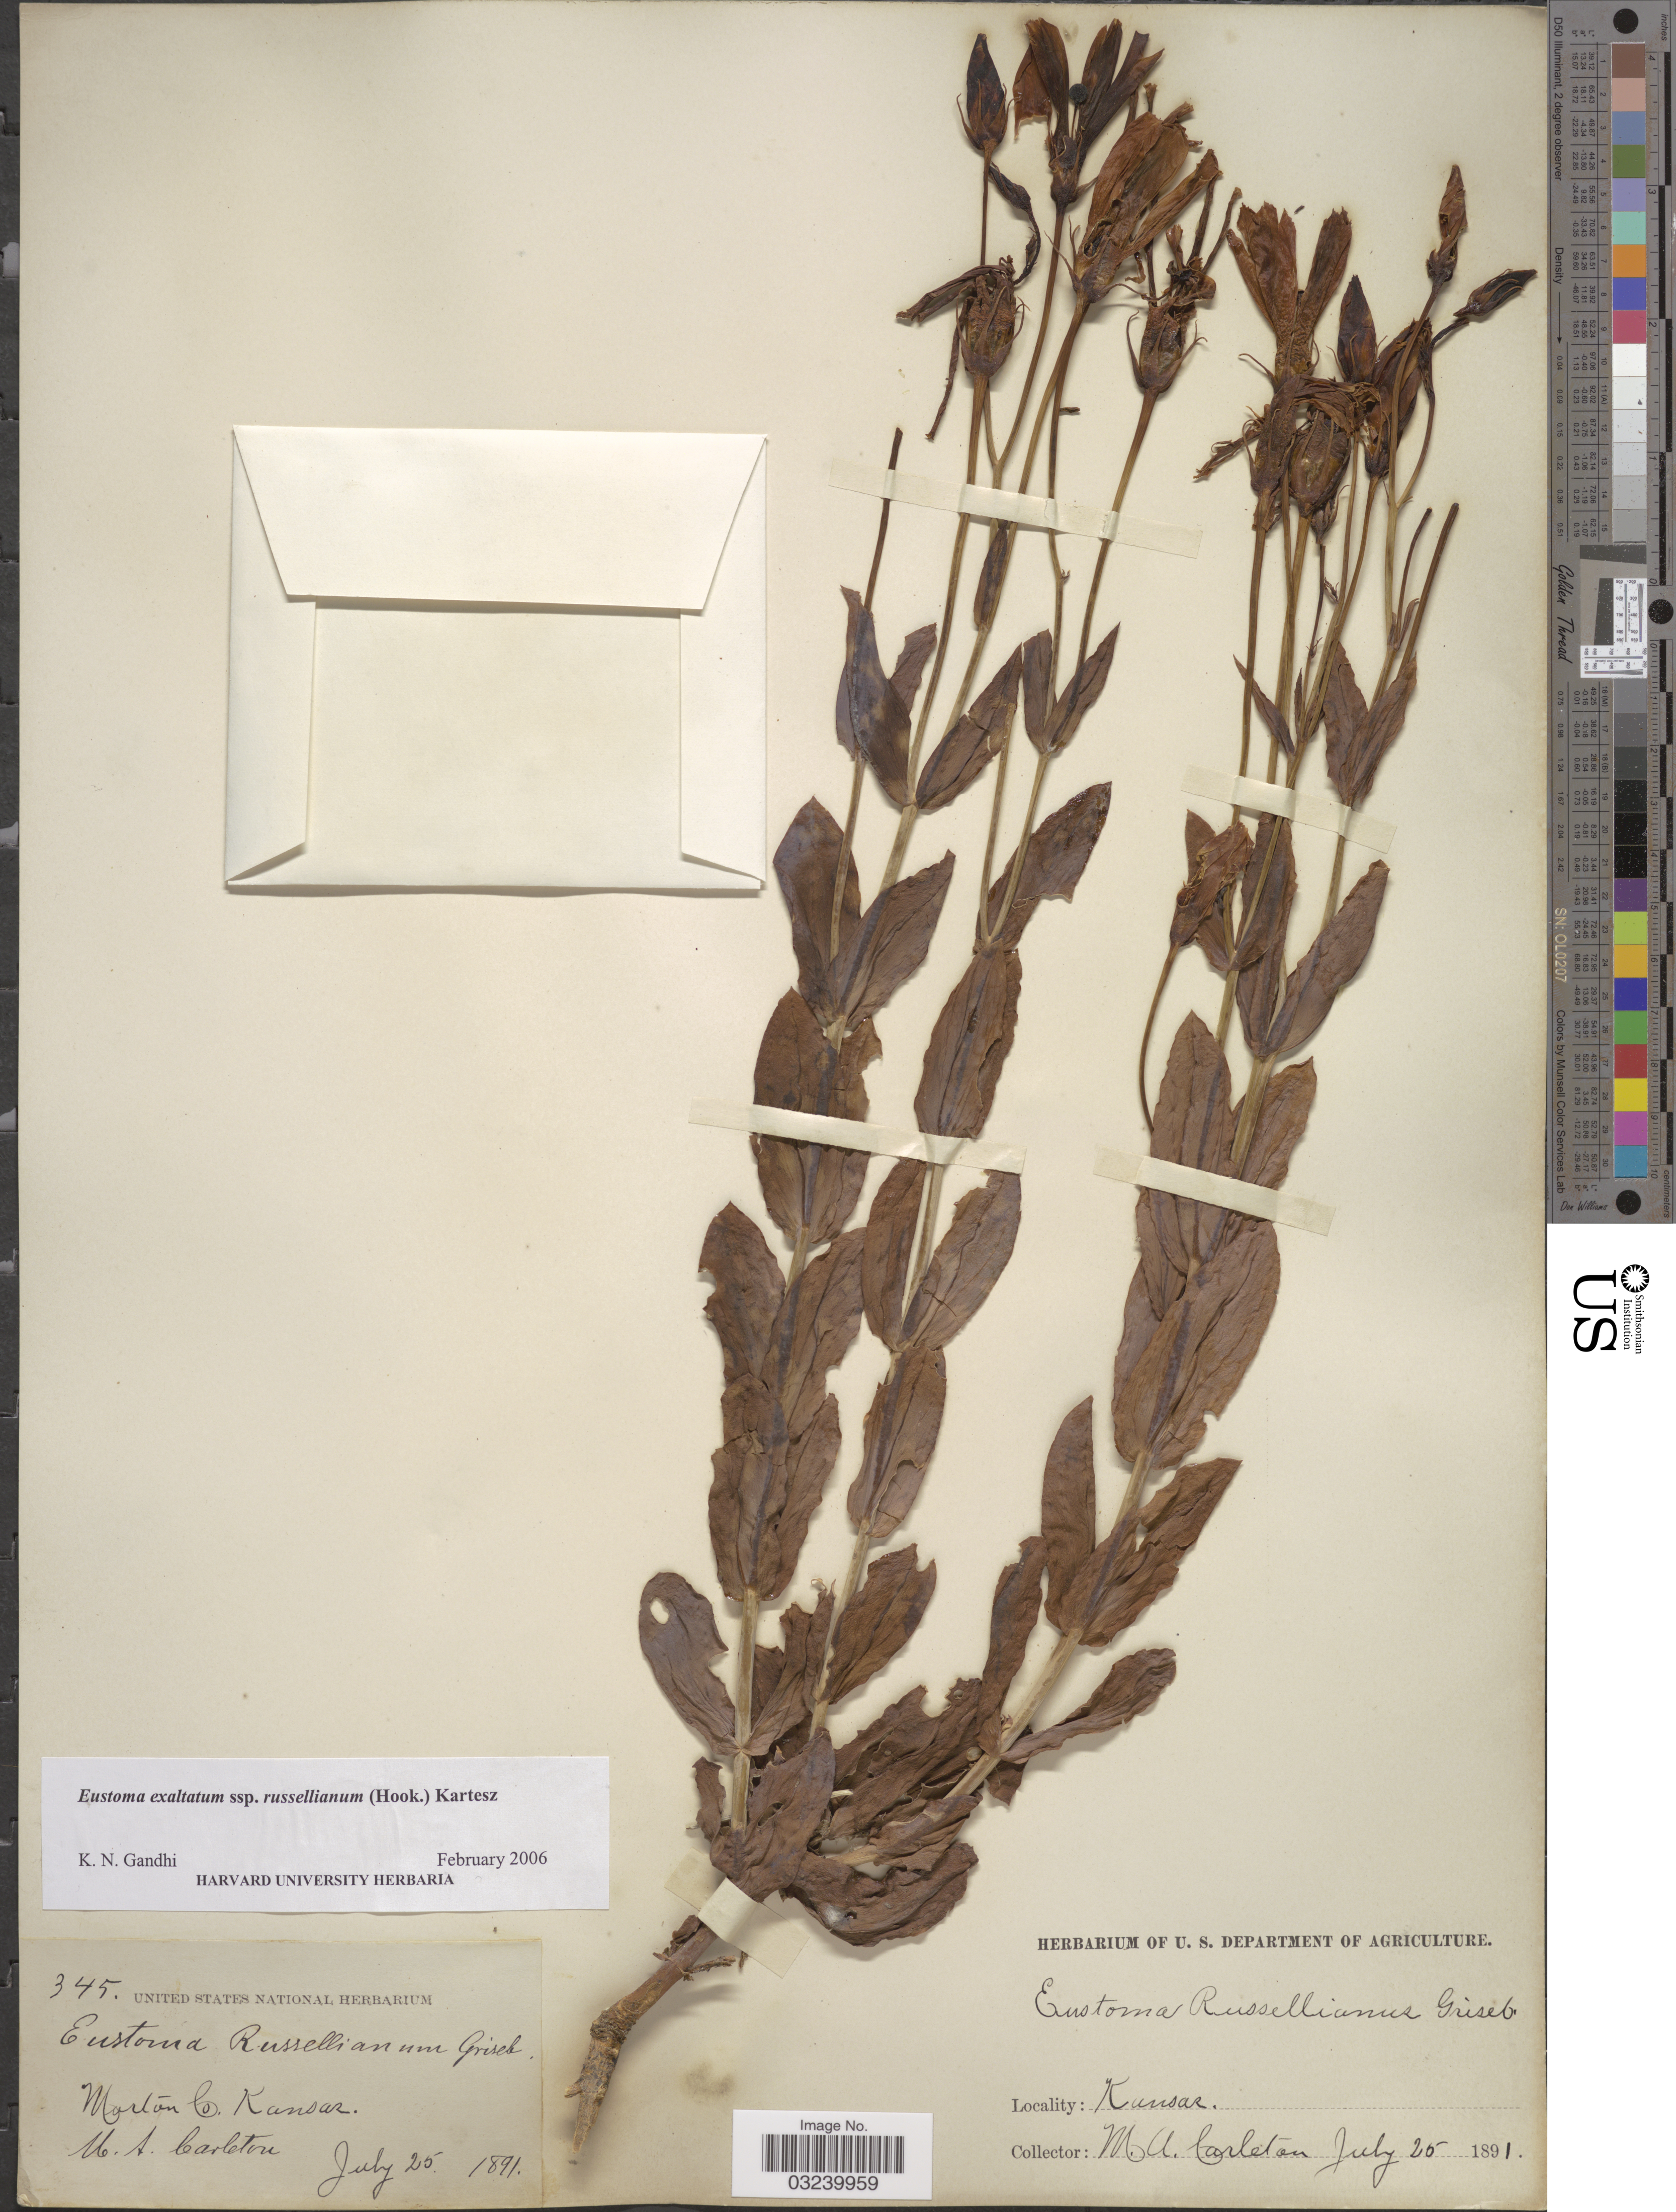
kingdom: Plantae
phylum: Tracheophyta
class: Magnoliopsida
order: Gentianales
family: Gentianaceae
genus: Eustoma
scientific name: Eustoma grandiflorum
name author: (Raf.) Shinners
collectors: M. A. Carleton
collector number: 345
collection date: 1891-07-25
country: United States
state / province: Kansas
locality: Morton Co., Kansas.